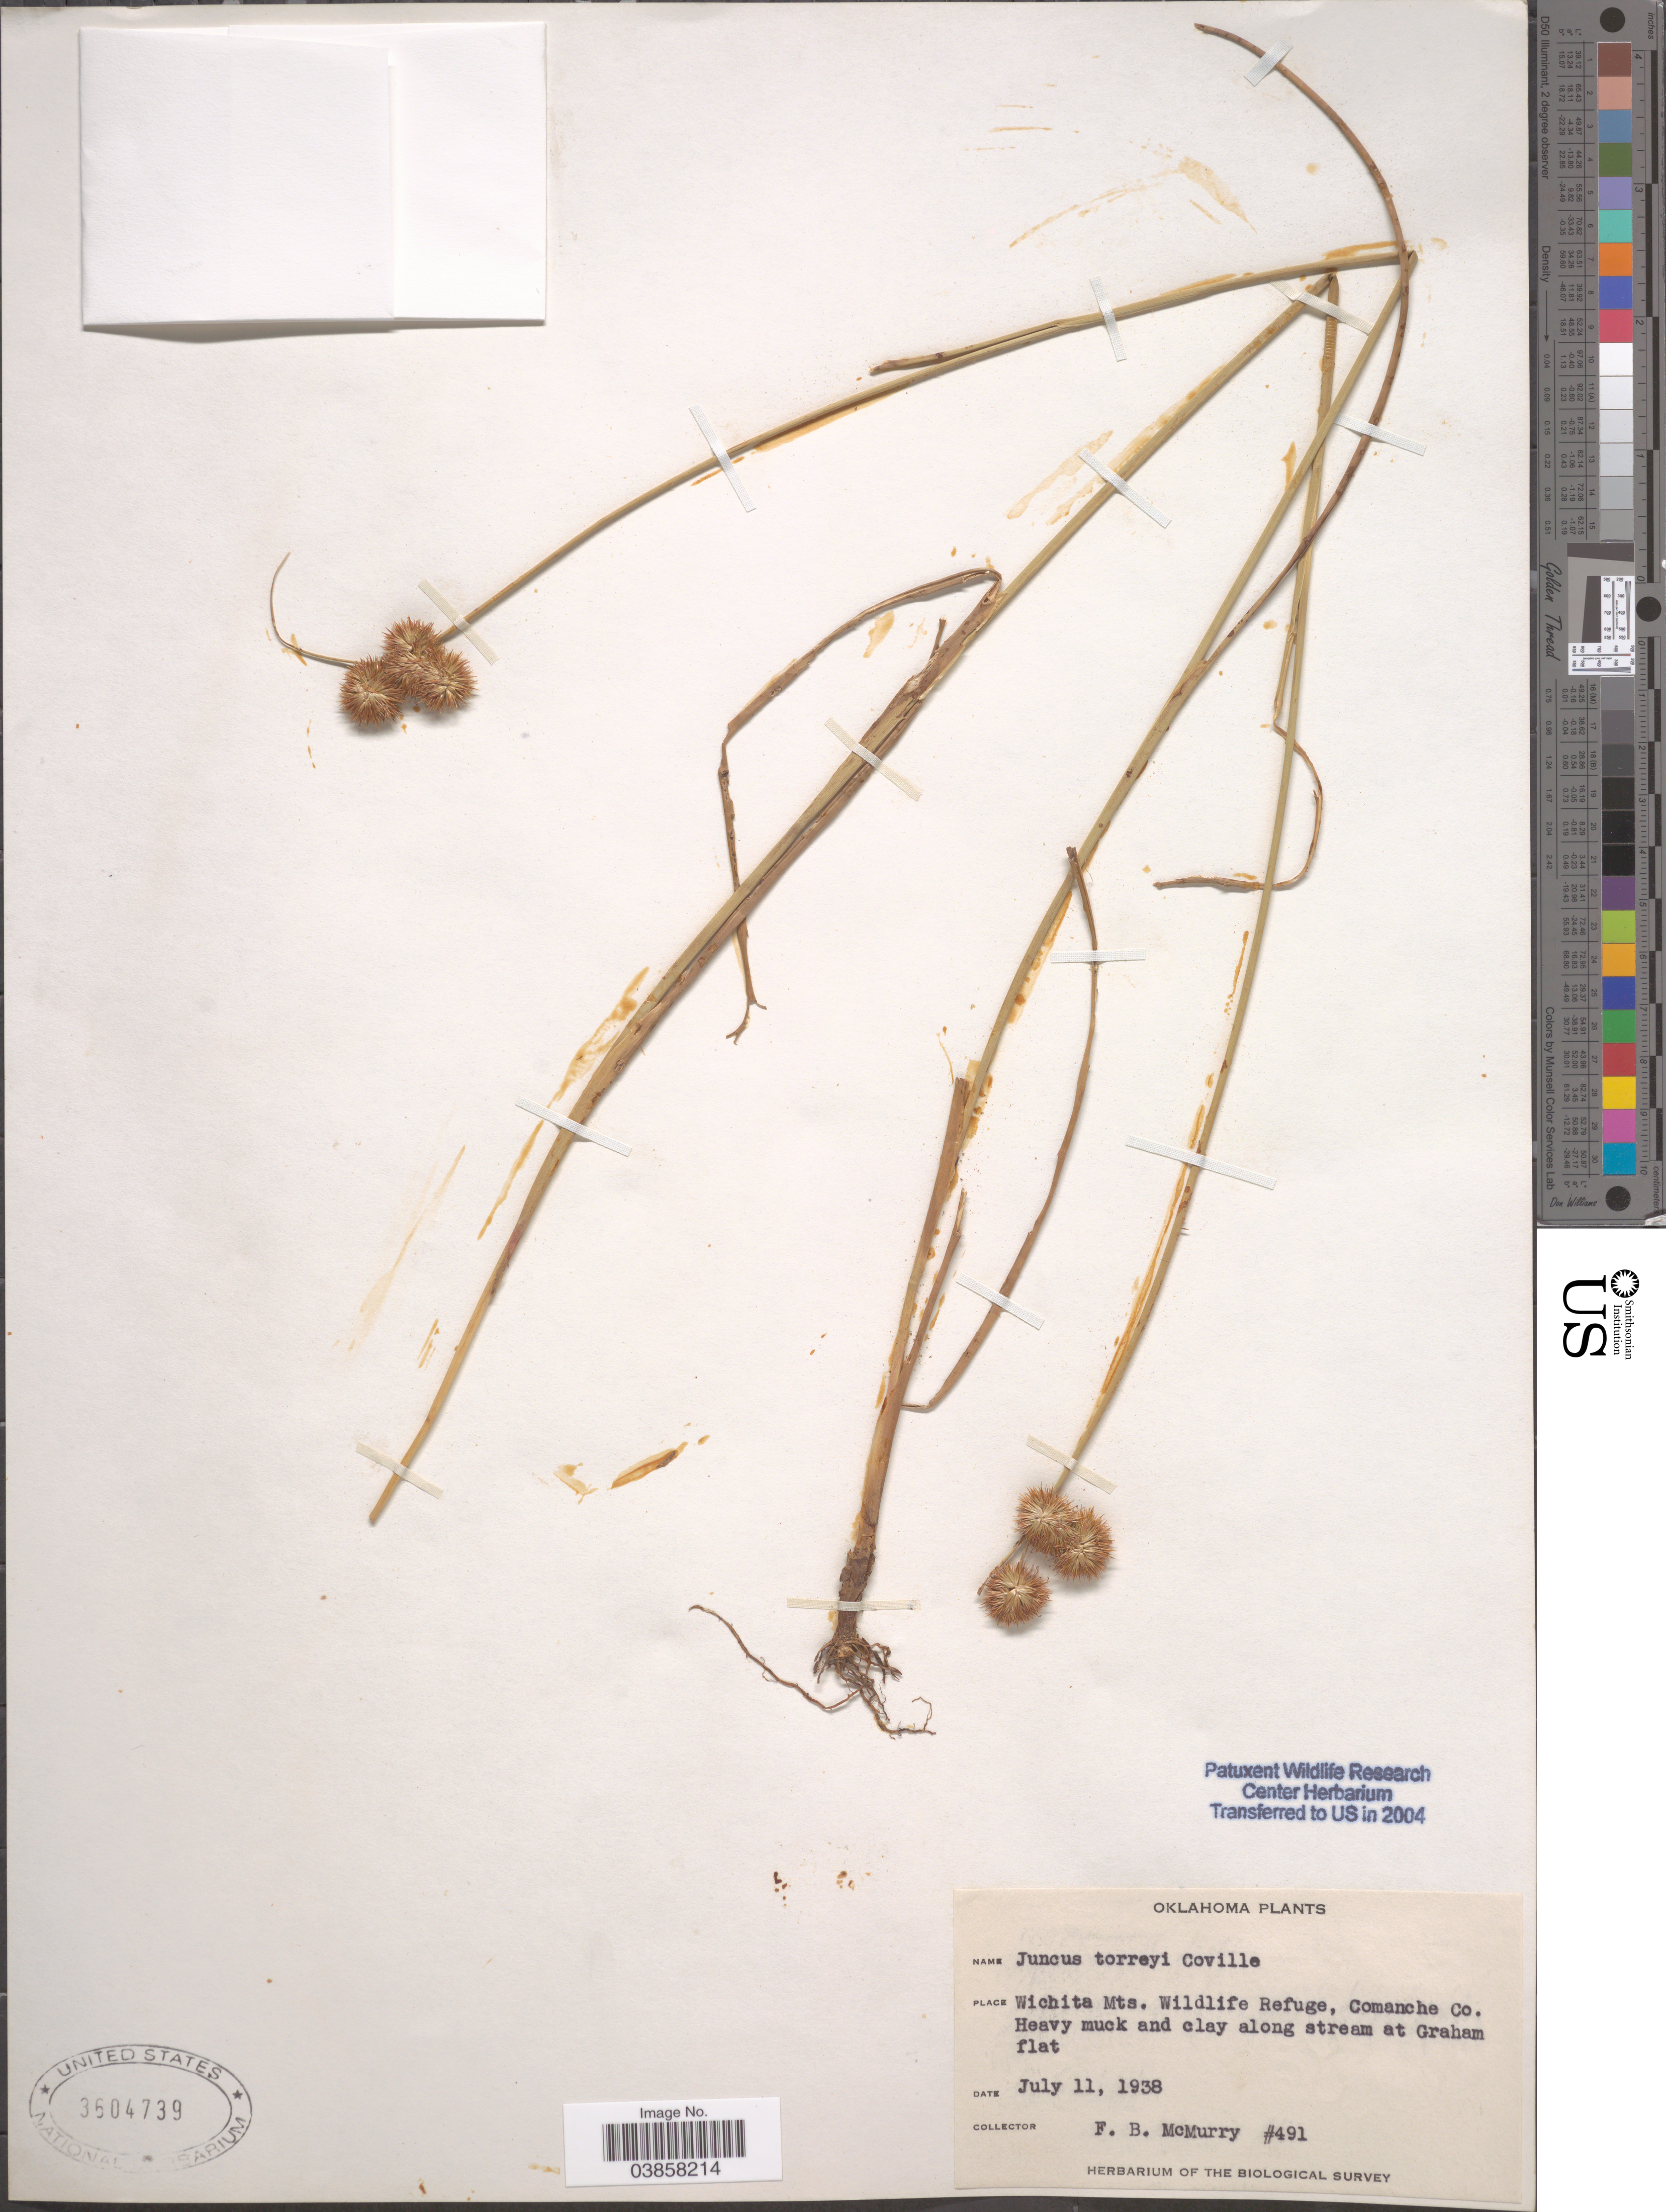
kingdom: Plantae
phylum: Tracheophyta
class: Liliopsida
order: Poales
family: Juncaceae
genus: Juncus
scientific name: Juncus torreyi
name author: Coville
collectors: F. B. McMurry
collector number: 491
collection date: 1938-07-11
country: United States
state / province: Oklahoma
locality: Wichita Mts. Wildlife Refuge, Comanche Co. Along stream at Graham flat.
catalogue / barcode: US 3604739